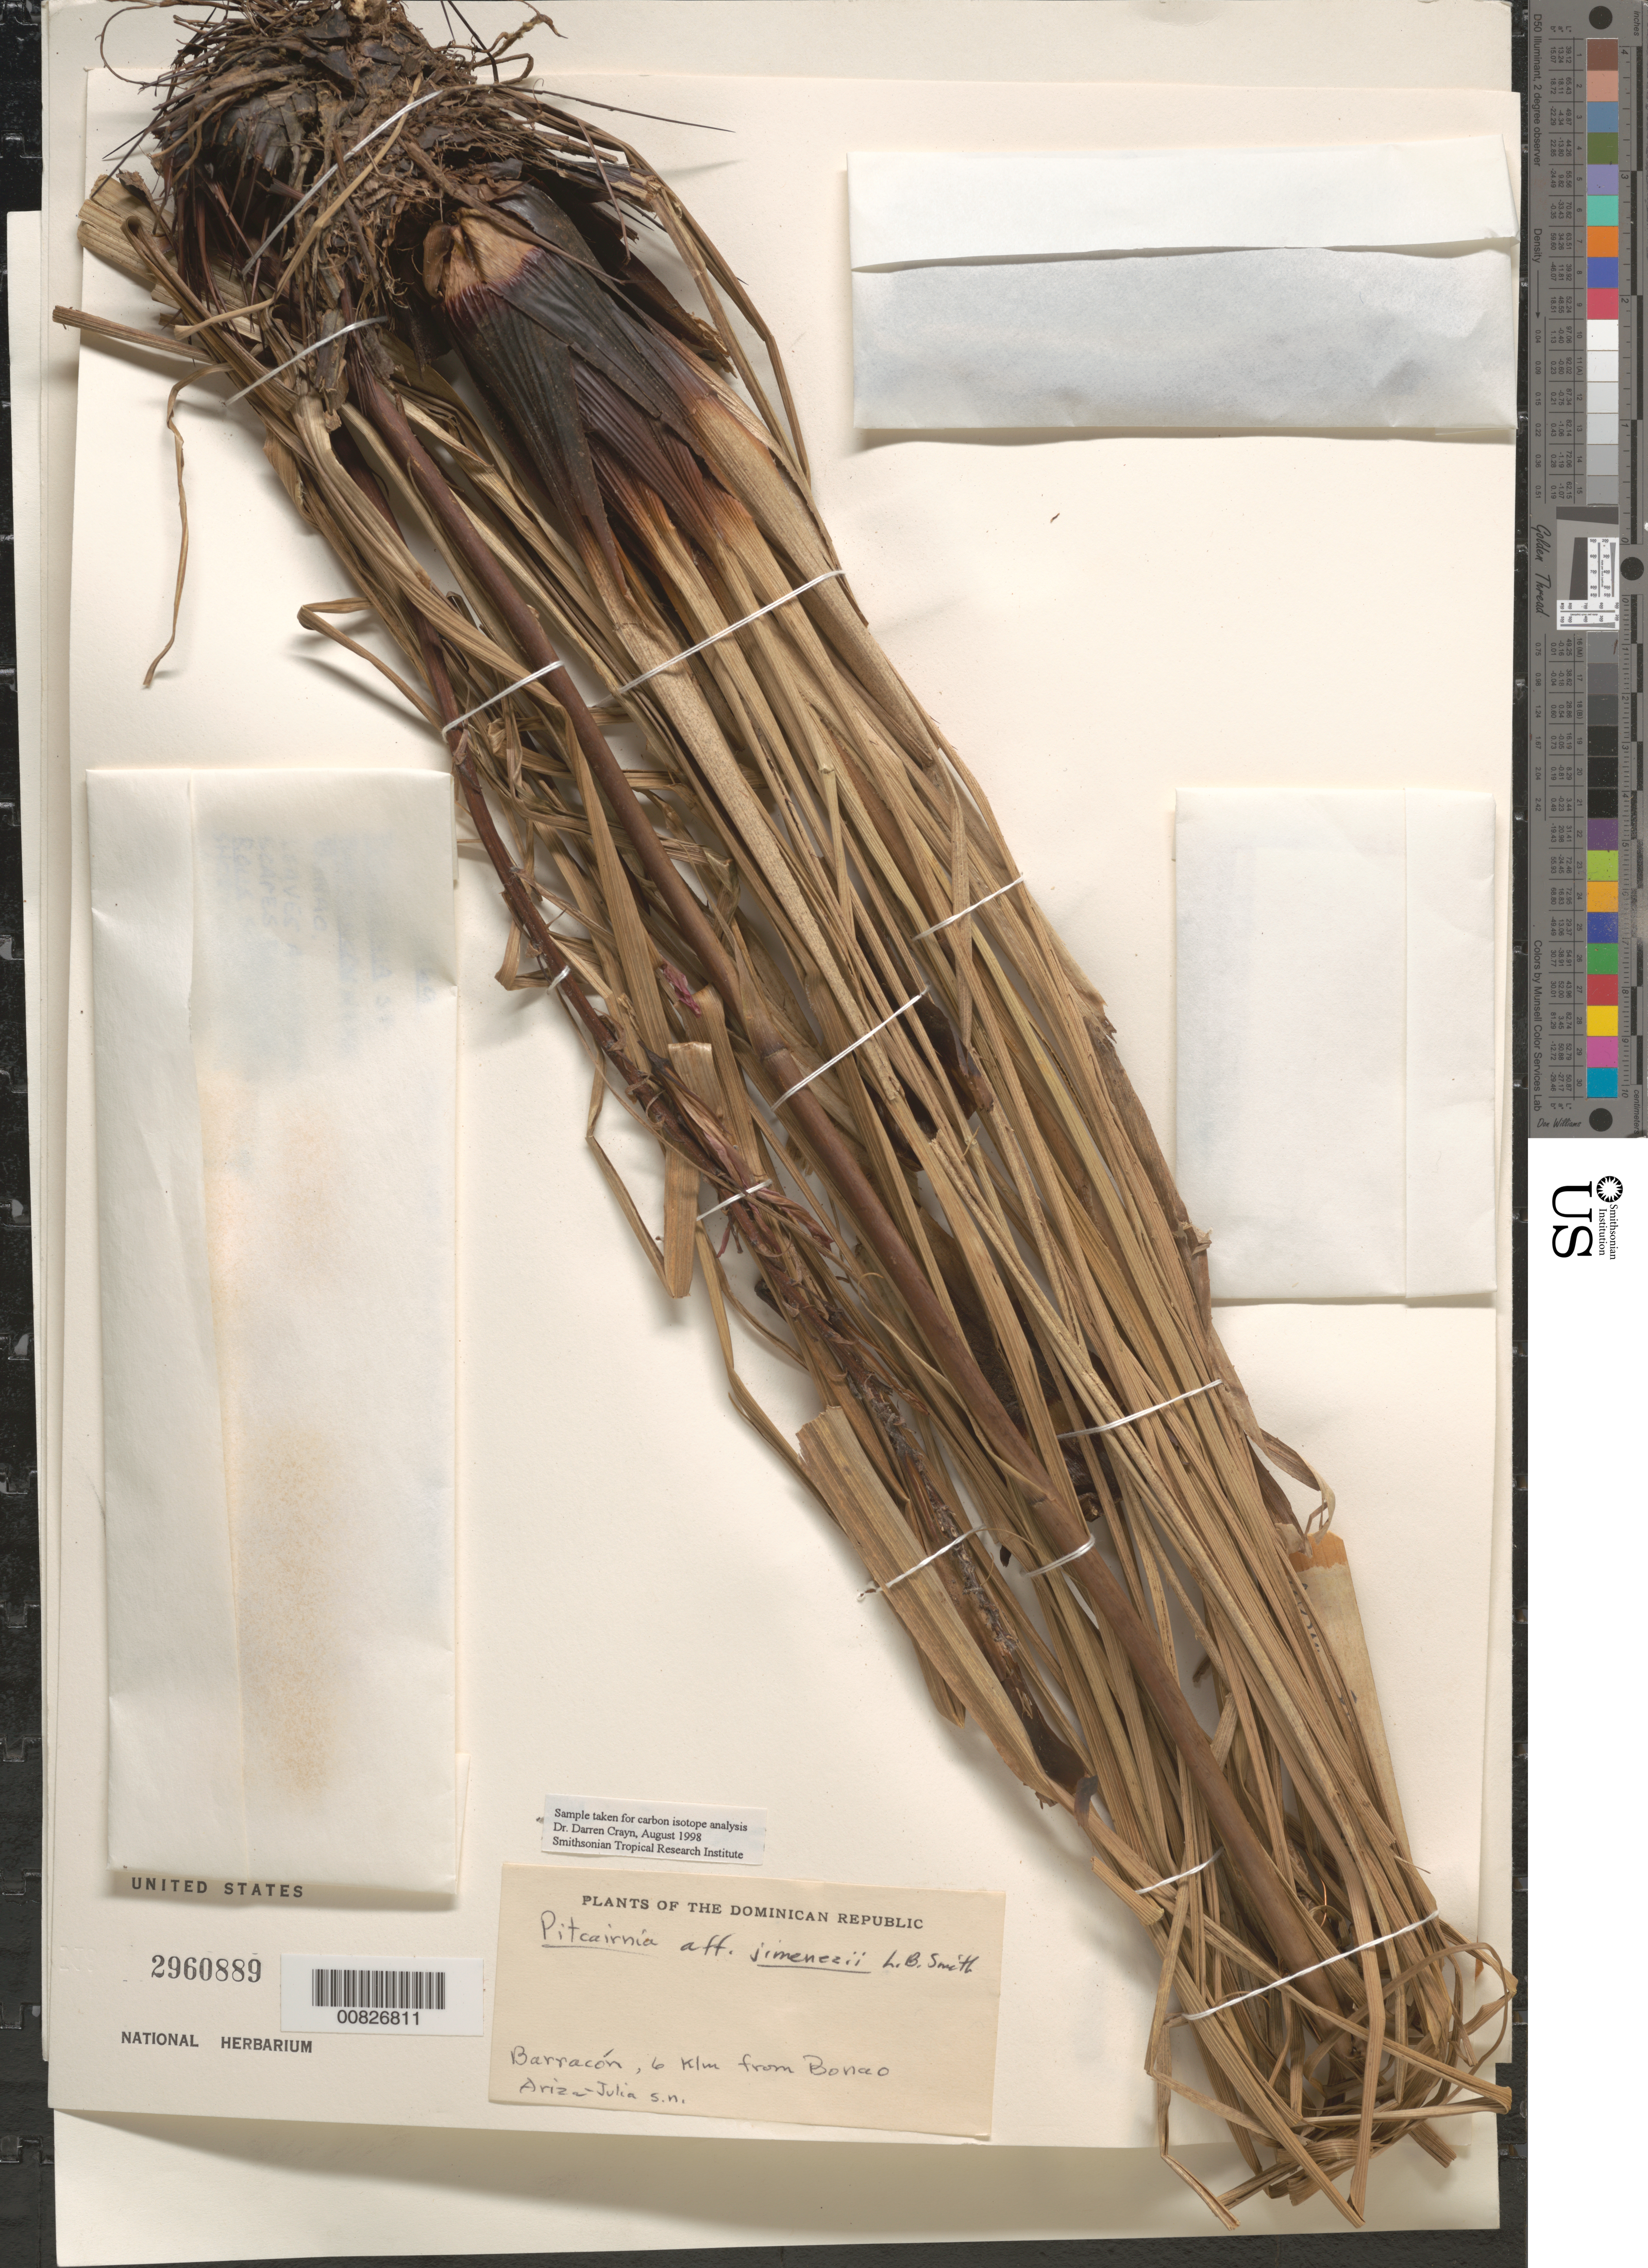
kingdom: Plantae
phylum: Tracheophyta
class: Liliopsida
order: Poales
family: Bromeliaceae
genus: Pitcairnia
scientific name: Pitcairnia jimenezii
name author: L.B. Sm.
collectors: L. Ariza-Julia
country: Dominican Republic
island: Hispaniola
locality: Barrancón, 6 km from Bonao.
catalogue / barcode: US 2960889